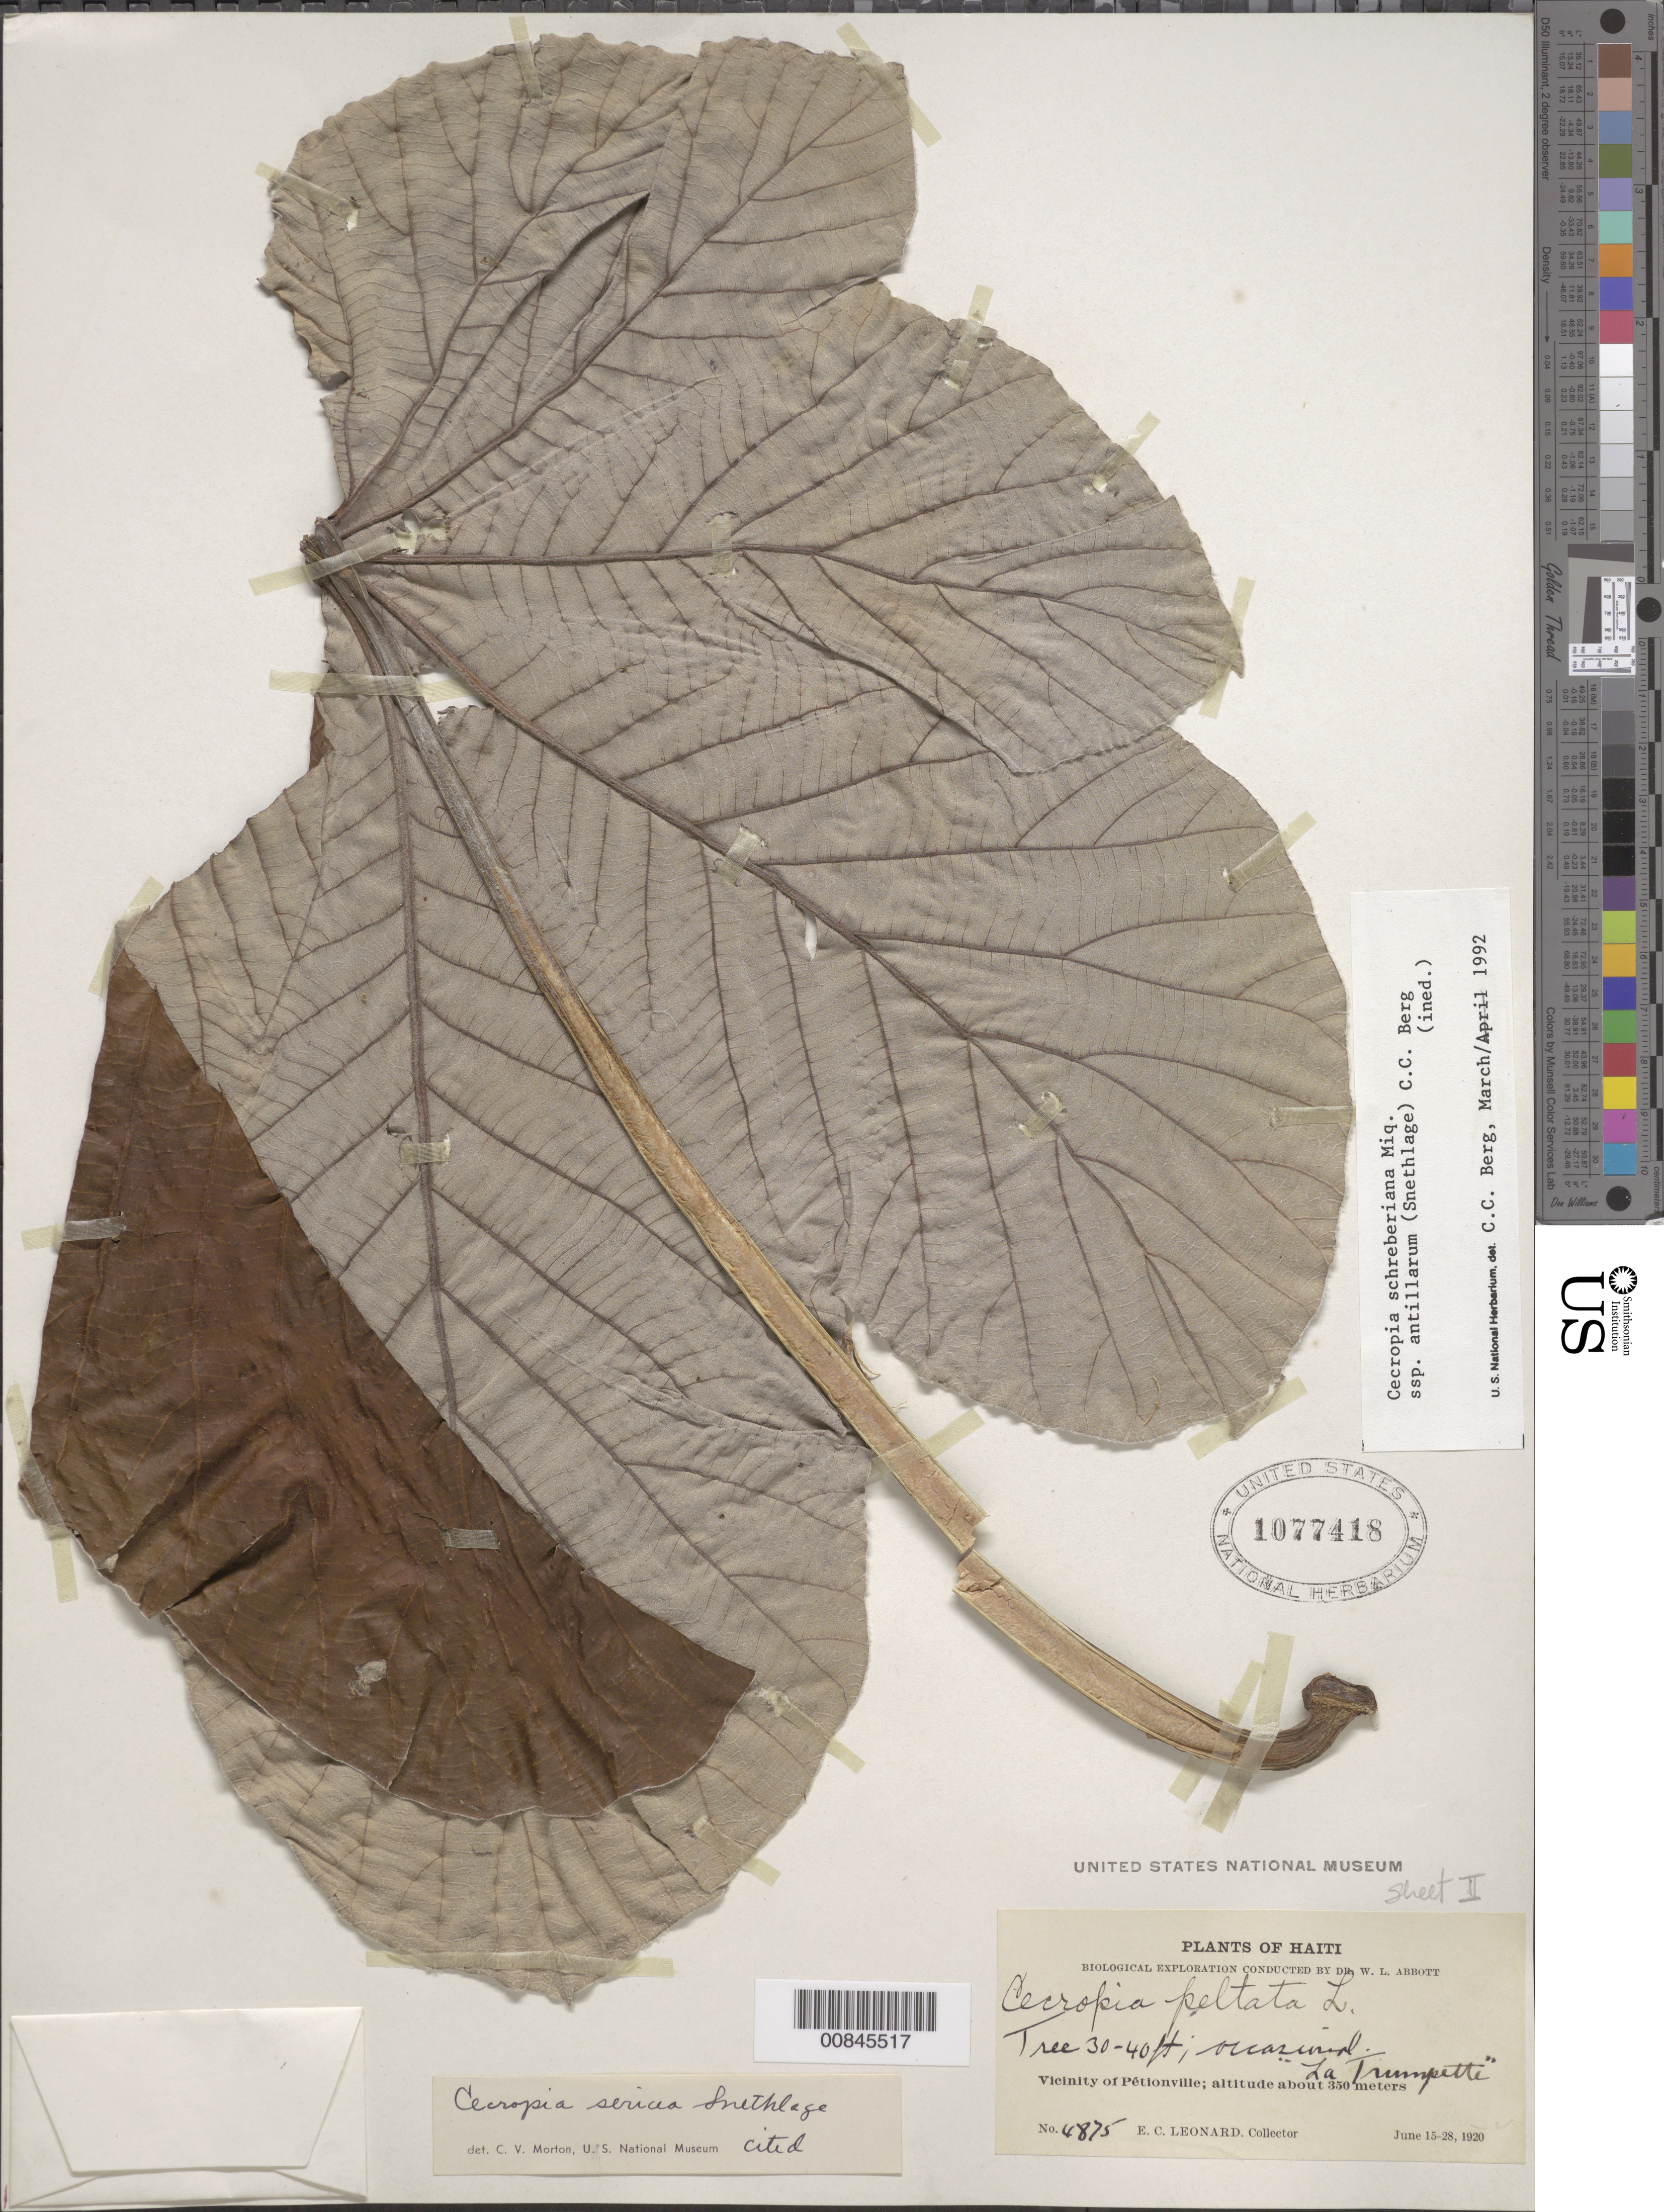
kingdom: Plantae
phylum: Tracheophyta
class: Magnoliopsida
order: Rosales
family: Urticaceae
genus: Cecropia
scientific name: Cecropia schreberiana subsp. antillarum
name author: (Snethl.) C.C. Berg & P. Franco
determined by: Berg, C. C.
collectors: E. C. Leonard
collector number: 4875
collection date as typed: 15 Jun 1920 to 28 Jun 1920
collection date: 1920-06-15/1920-06-28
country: Haiti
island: Hispaniola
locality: Vicinity of Pétionville.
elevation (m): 350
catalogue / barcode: US 1077418